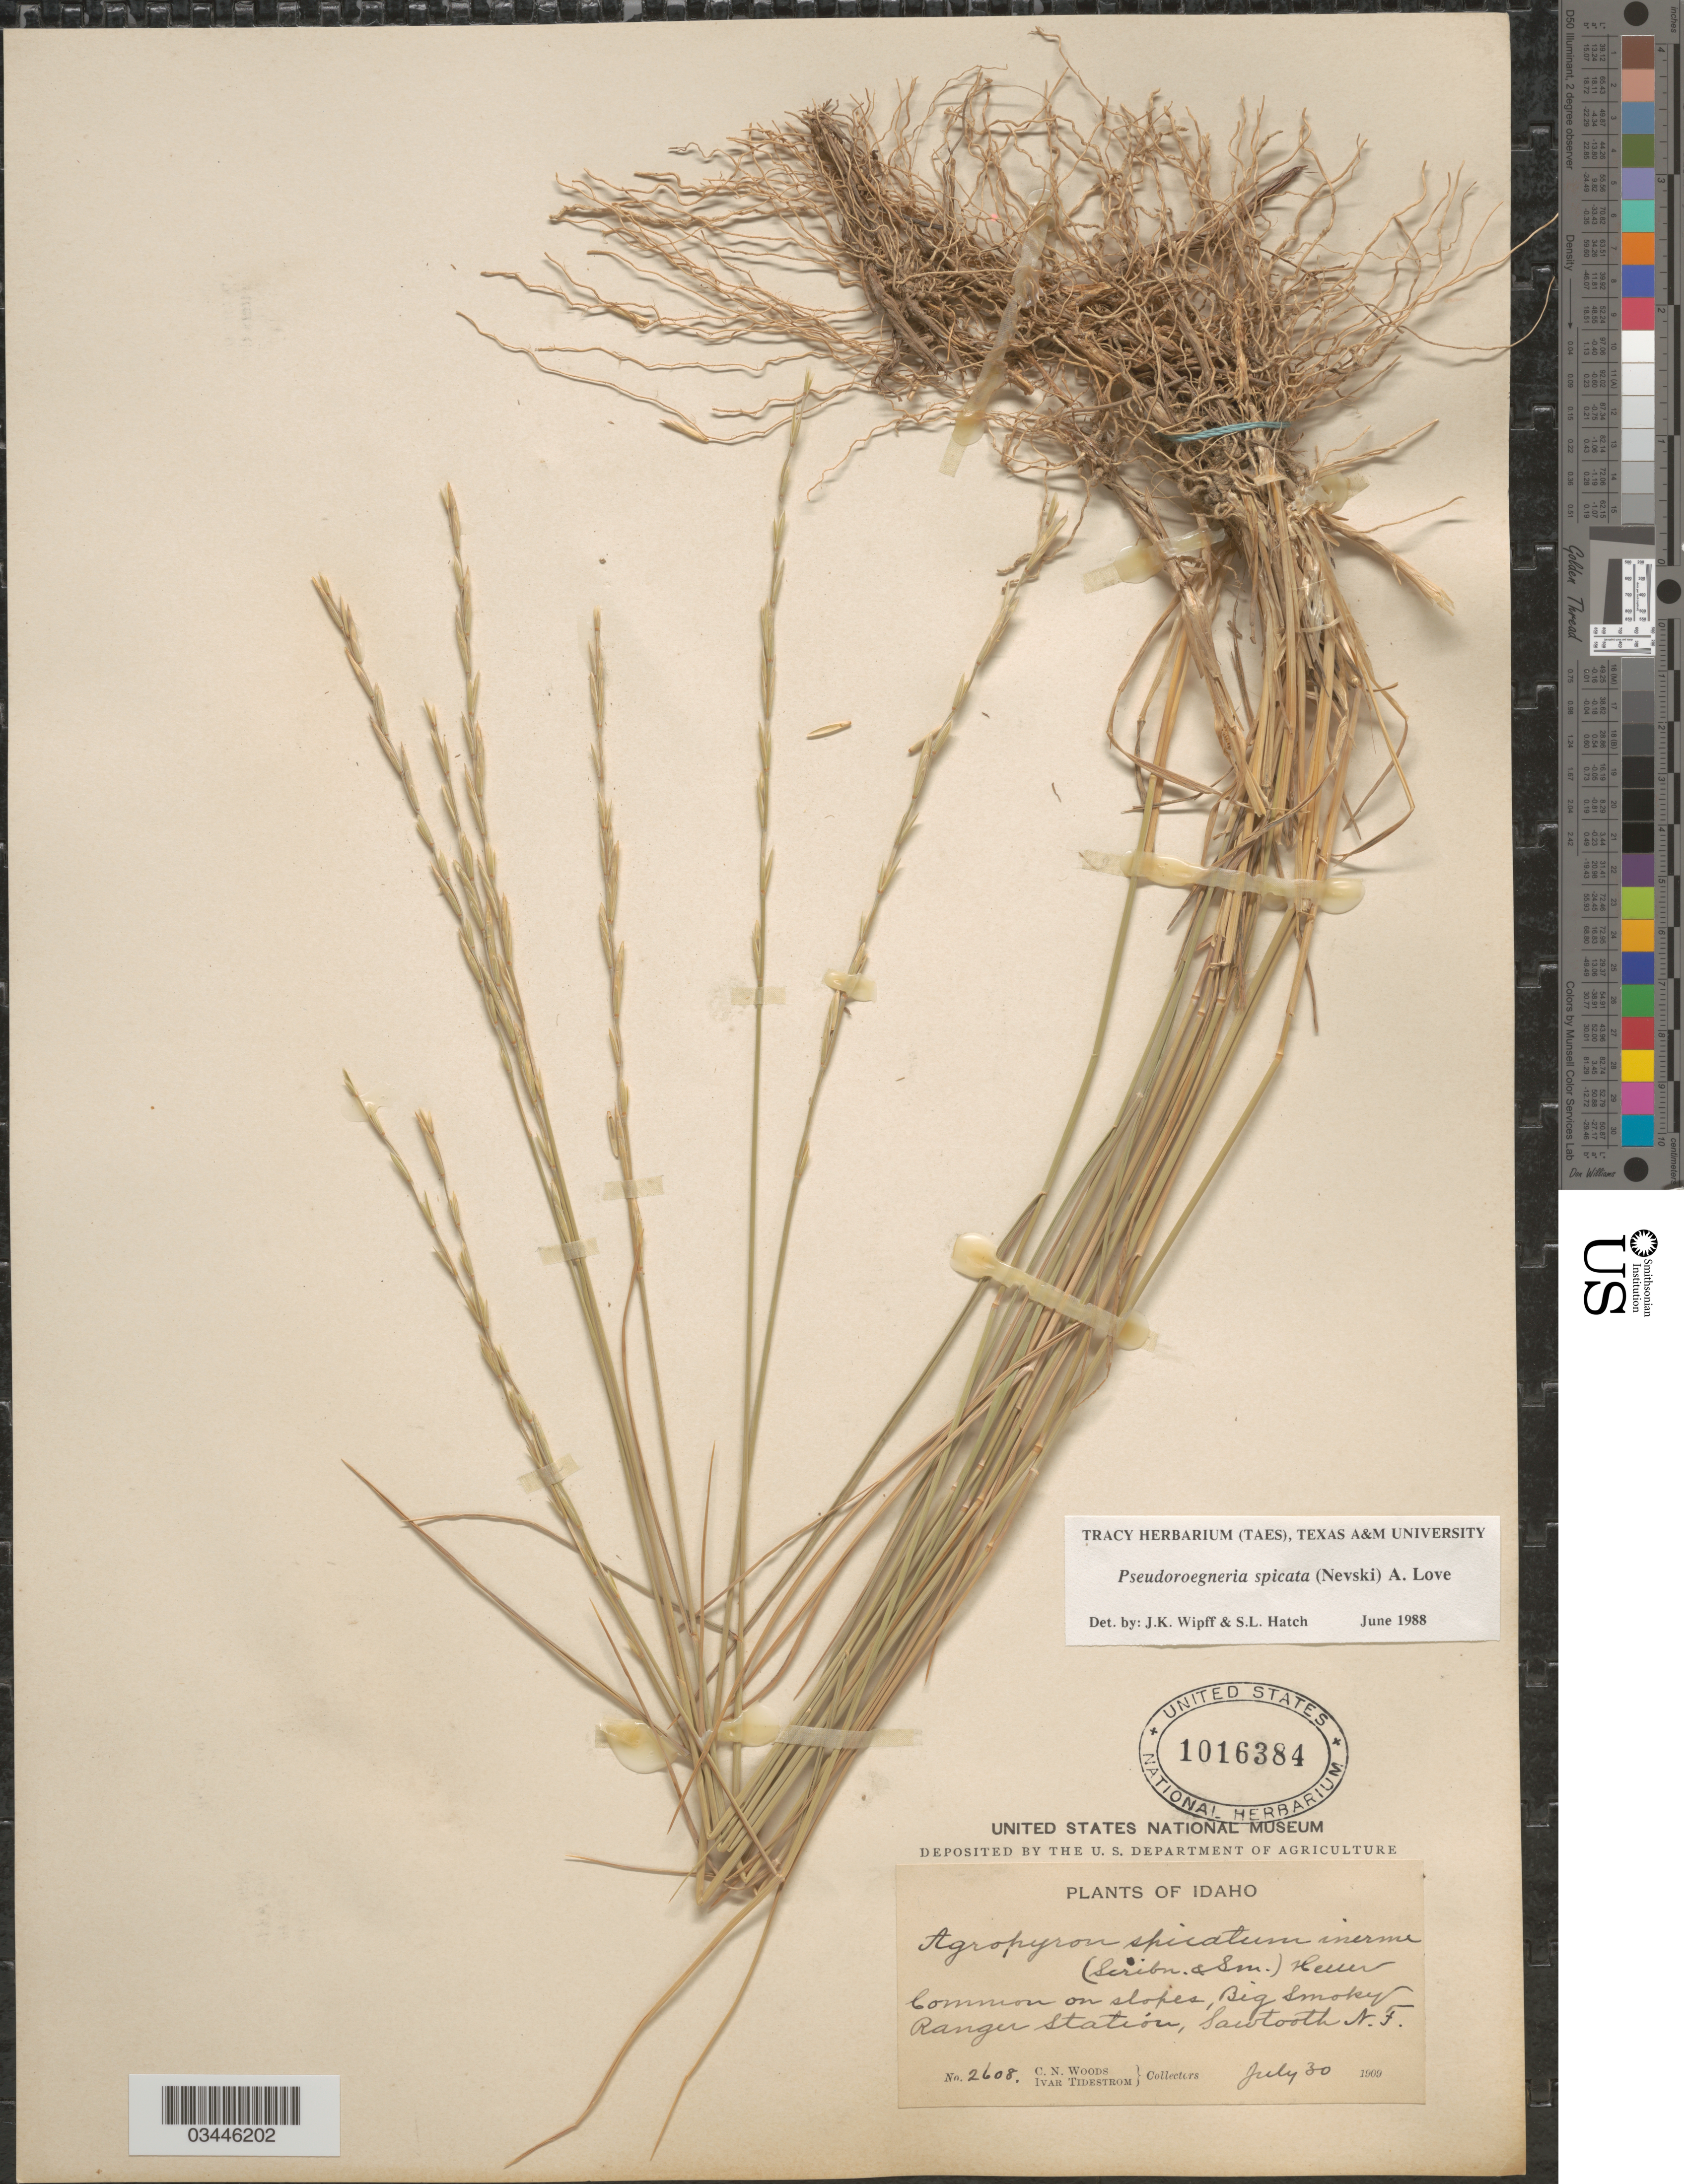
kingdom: Plantae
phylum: Tracheophyta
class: Liliopsida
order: Poales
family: Poaceae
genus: Pseudoroegneria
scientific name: Pseudoroegneria spicata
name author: (Pursh) Á. Löve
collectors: C. Woods & I. F. Tidestrom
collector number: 2608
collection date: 1909-07-30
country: United States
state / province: Idaho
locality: Common on slopes, Big Smoky Ranger Station, Sawtooth N.F.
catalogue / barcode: US 1016384